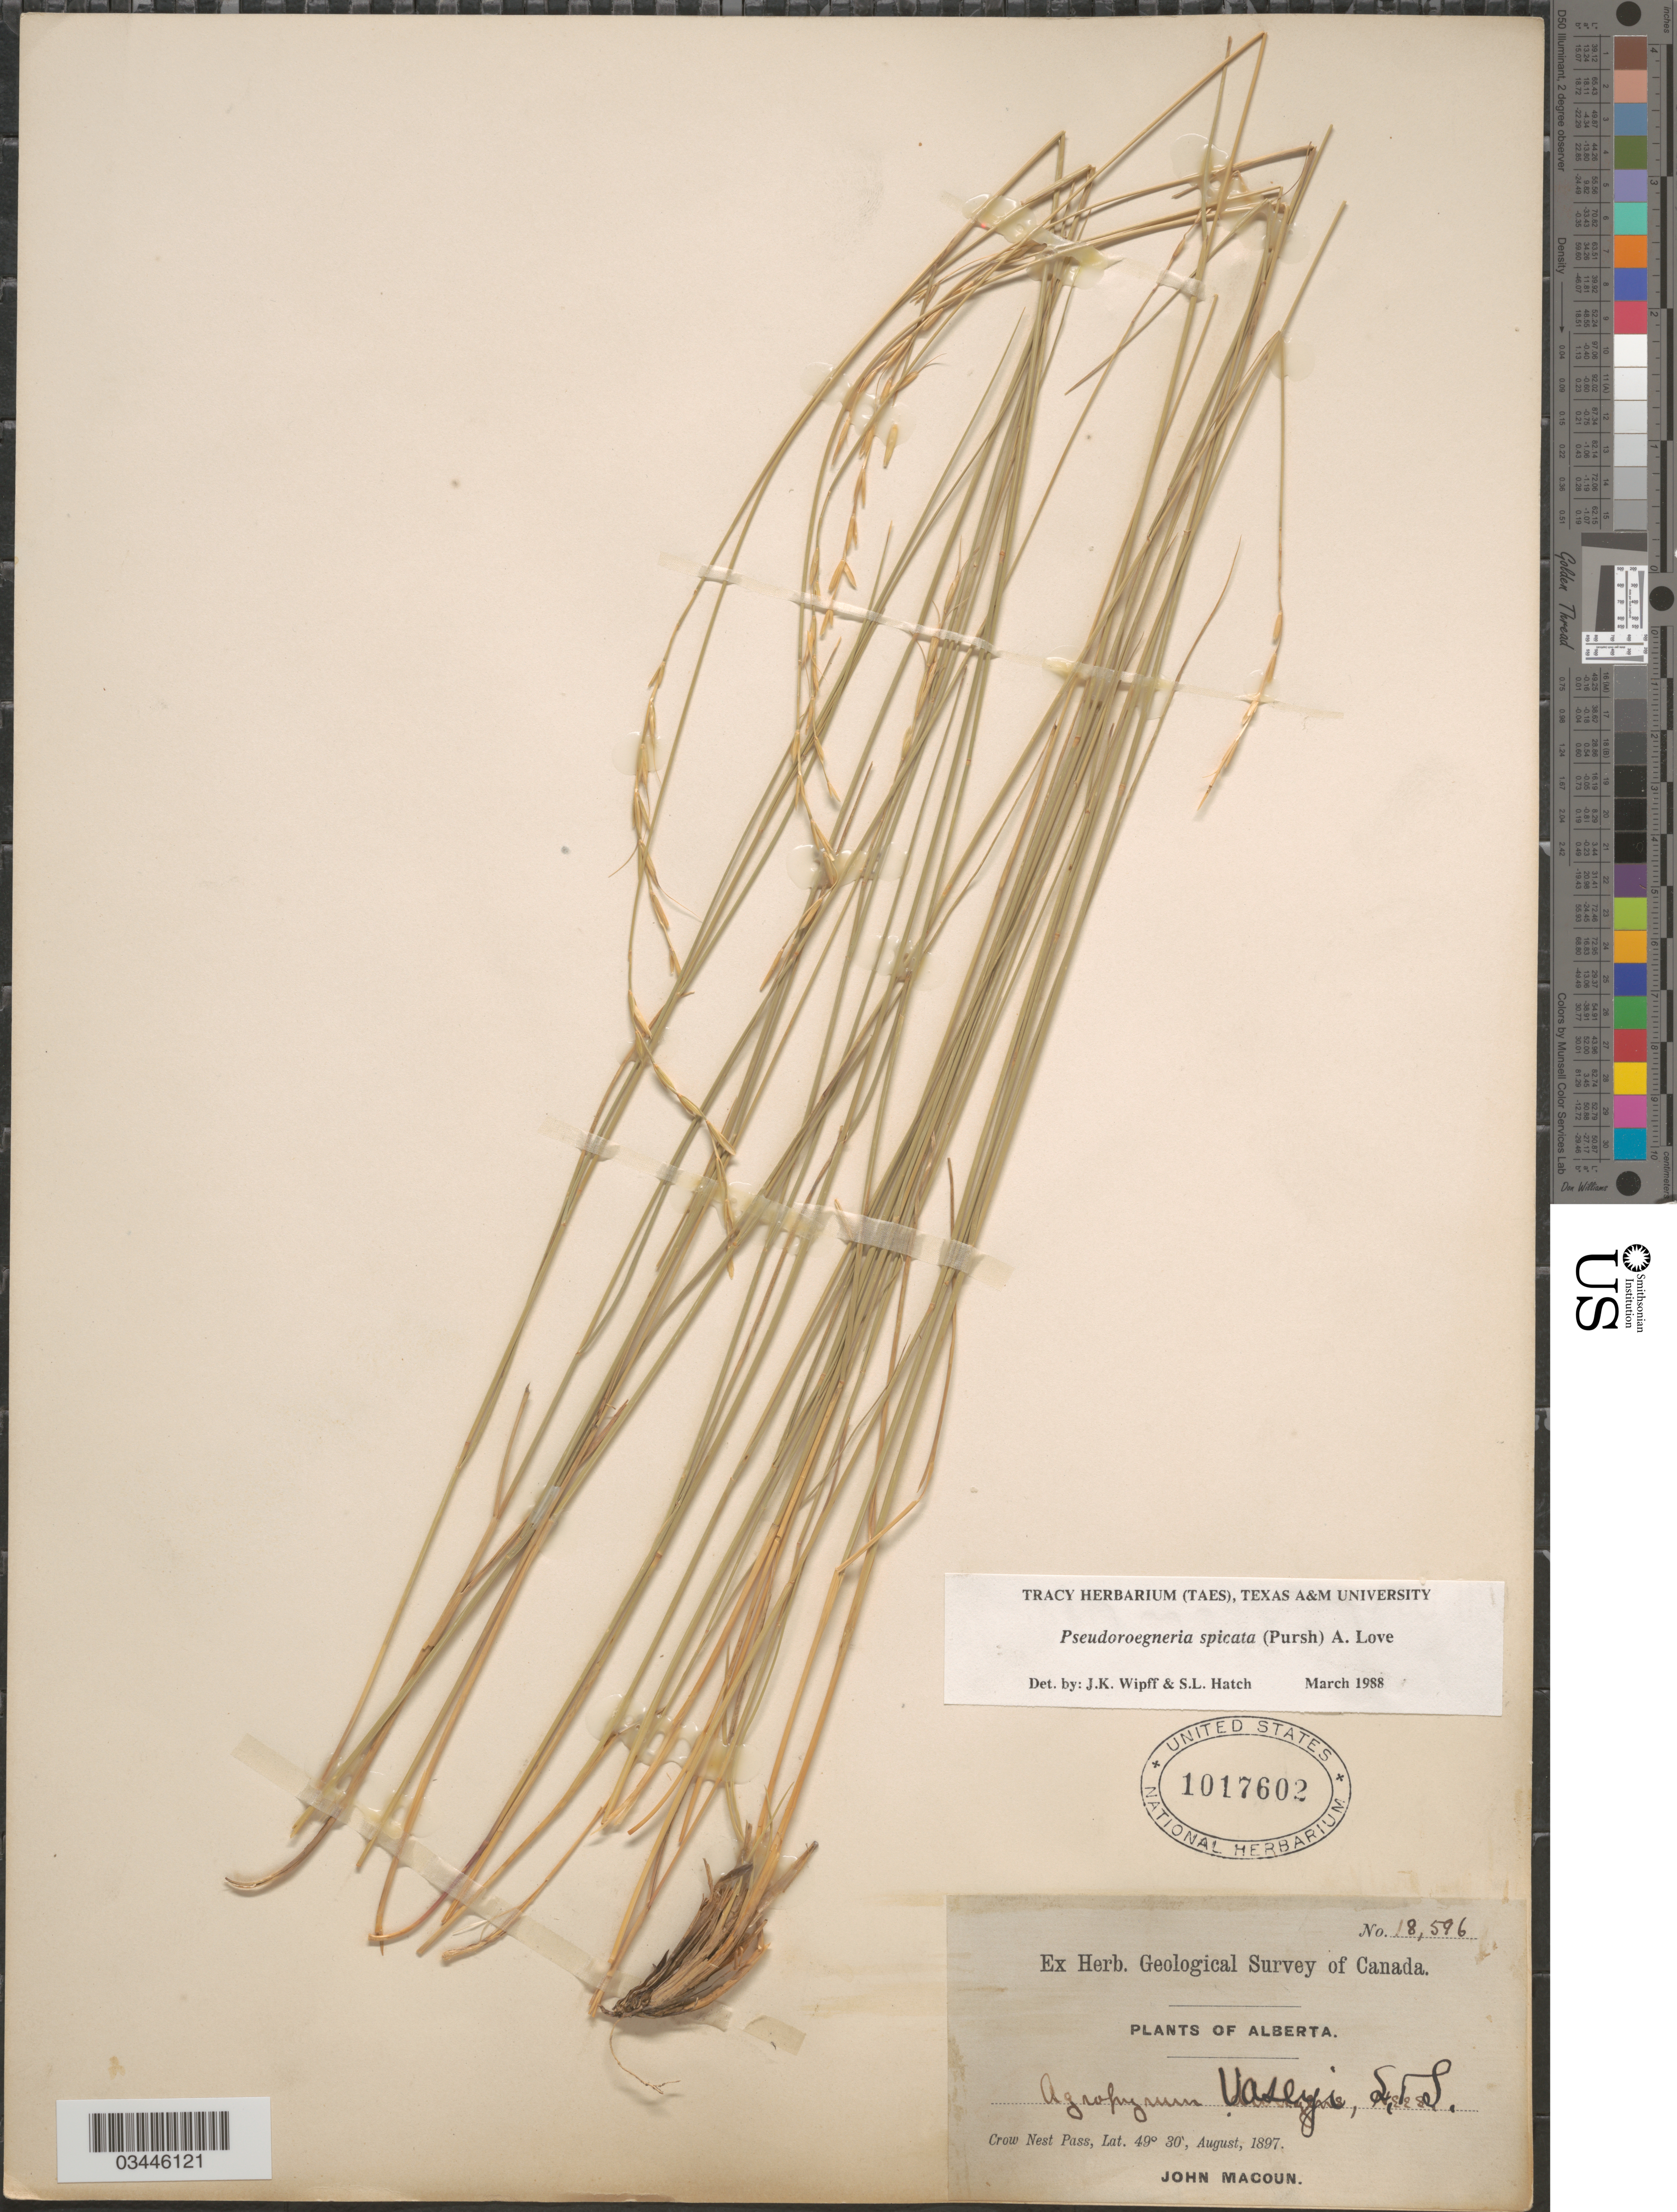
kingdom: Plantae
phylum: Tracheophyta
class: Liliopsida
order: Poales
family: Poaceae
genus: Pseudoroegneria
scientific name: Pseudoroegneria spicata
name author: (Pursh) Á. Löve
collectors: J. Macoun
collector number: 18596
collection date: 1897-08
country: Canada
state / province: Alberta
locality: Geological Survey of Canada. Crow Nest Pass.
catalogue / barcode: US 1017602